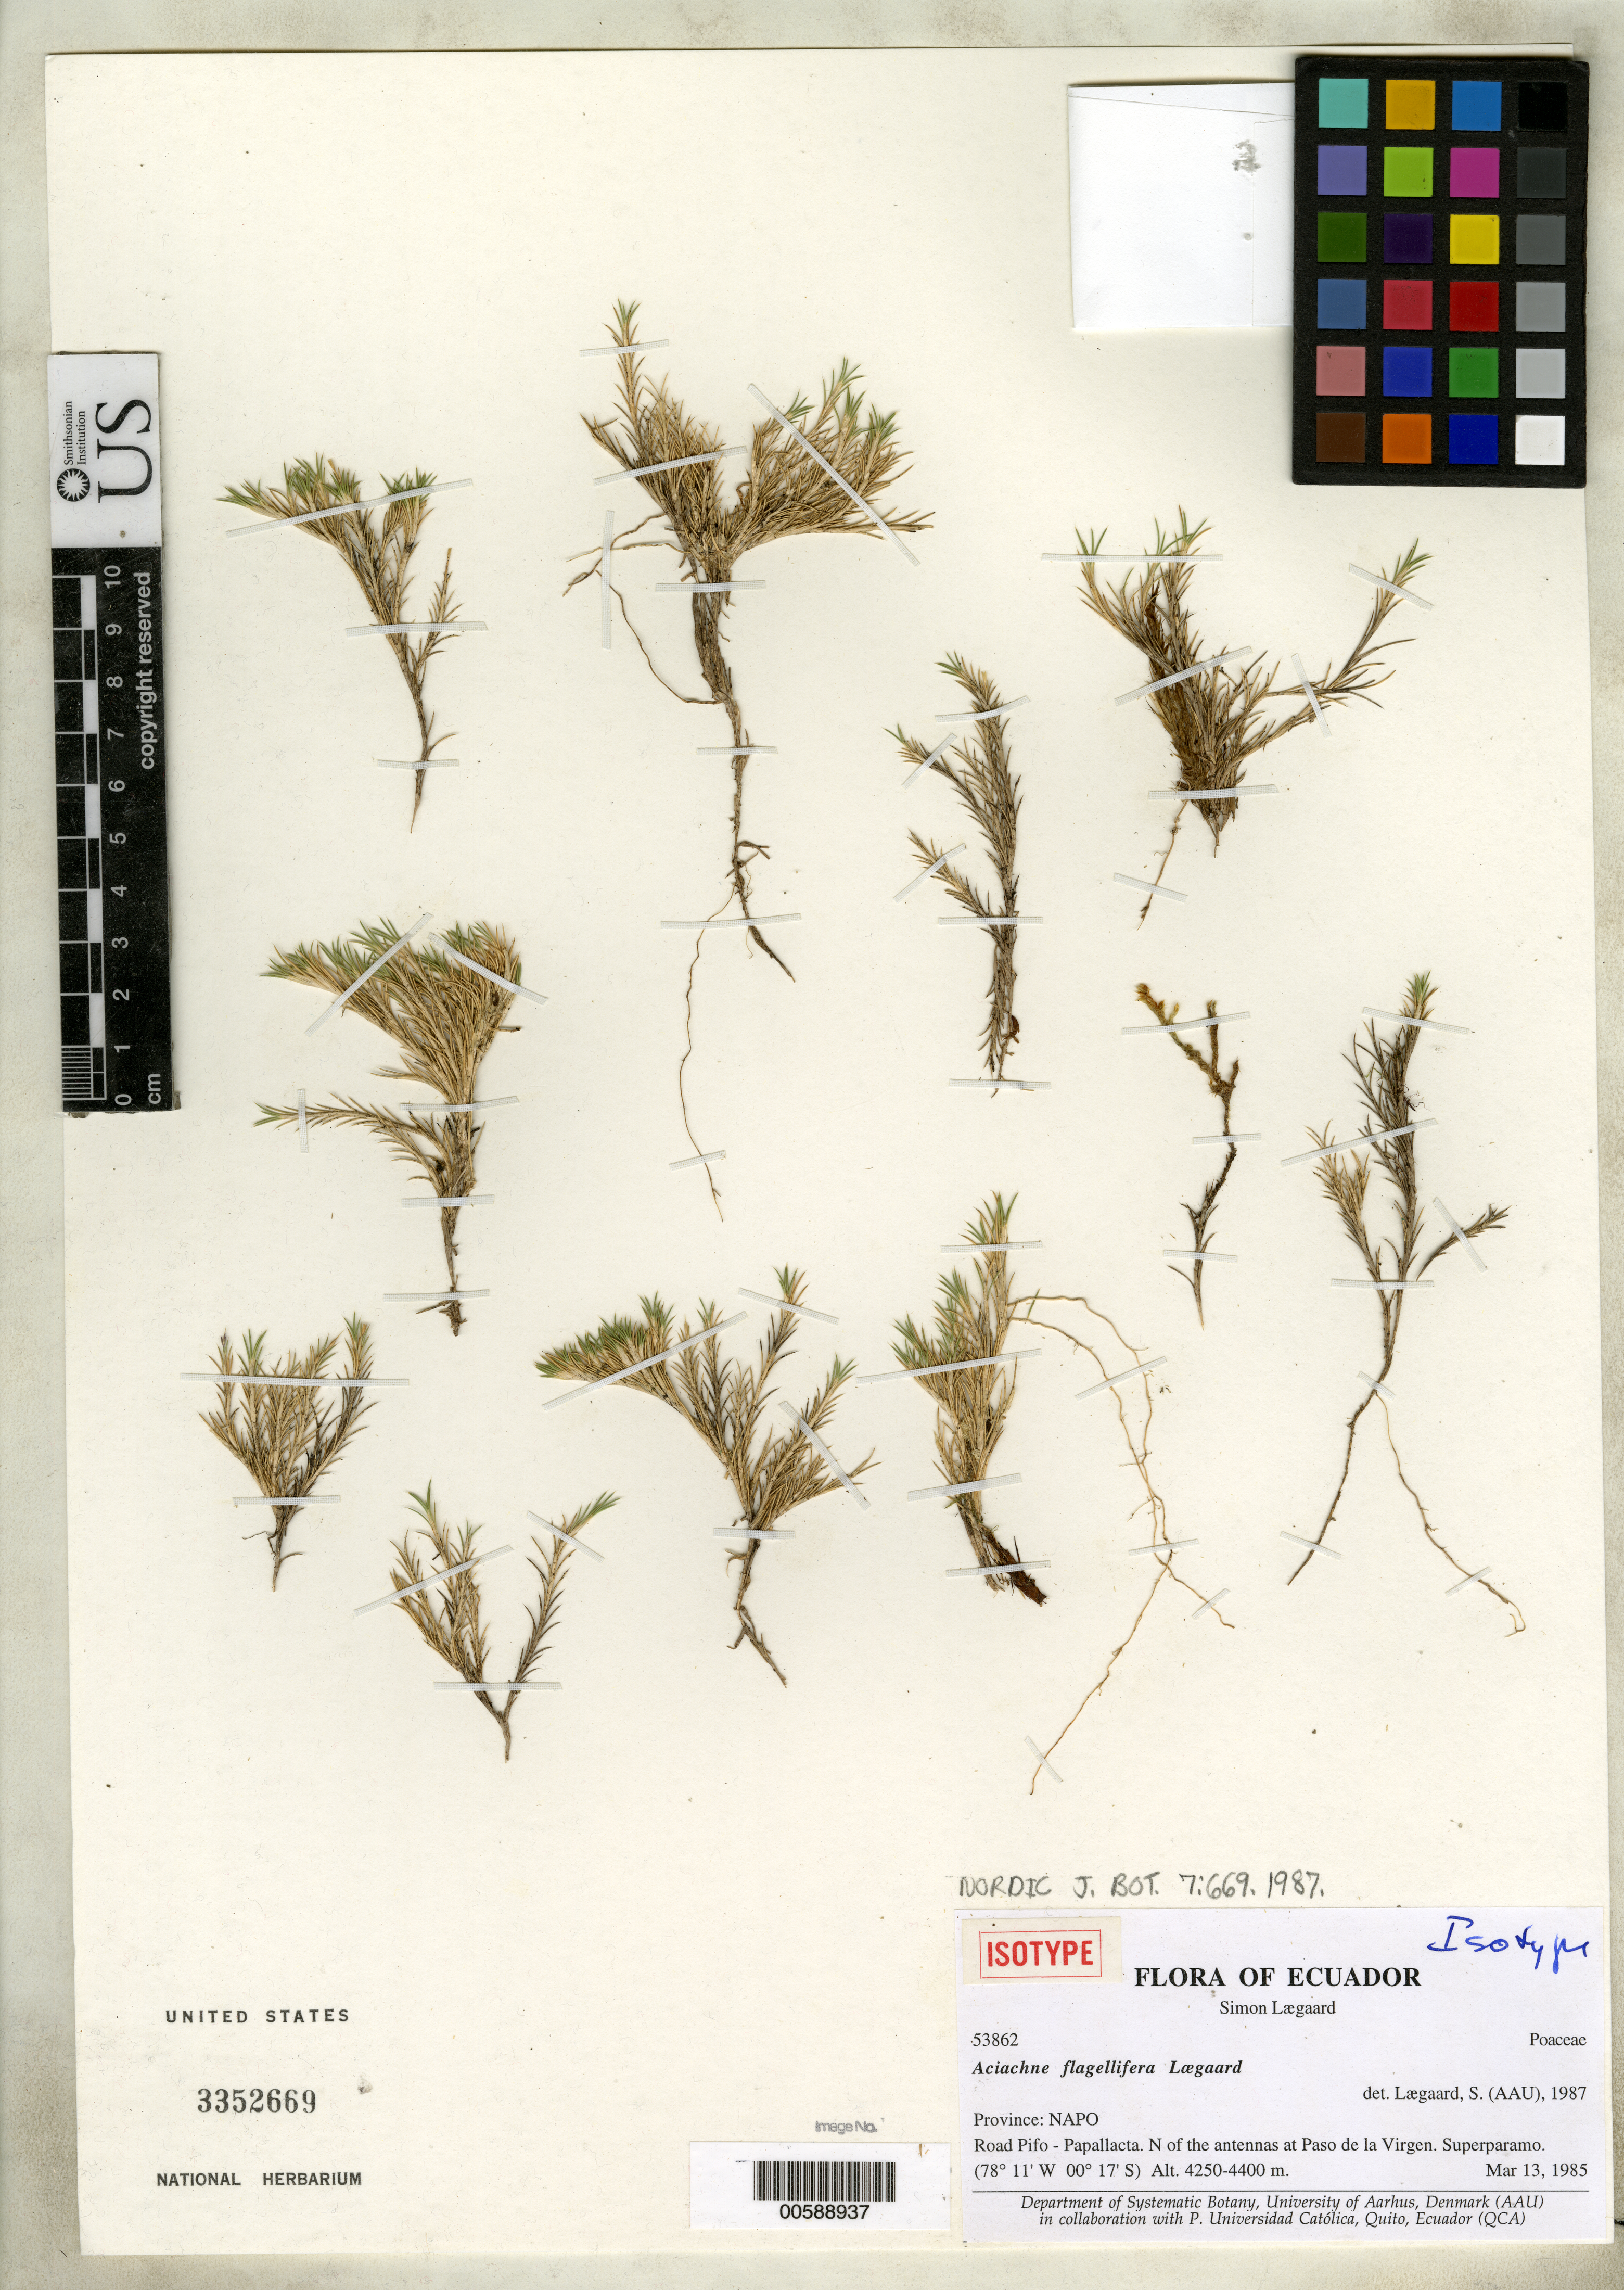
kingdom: Plantae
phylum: Tracheophyta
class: Liliopsida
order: Poales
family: Poaceae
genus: Aciachne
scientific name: Aciachne flagellifera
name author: Lægaard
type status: Isotype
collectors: S. Lægaard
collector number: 53862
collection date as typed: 13 Mar 1985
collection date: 1985-03-13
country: Ecuador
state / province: Napo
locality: Road Pifo - Papallacta, N of antennas at Paso de le Viren, superParamo.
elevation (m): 4250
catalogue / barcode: US 3352669